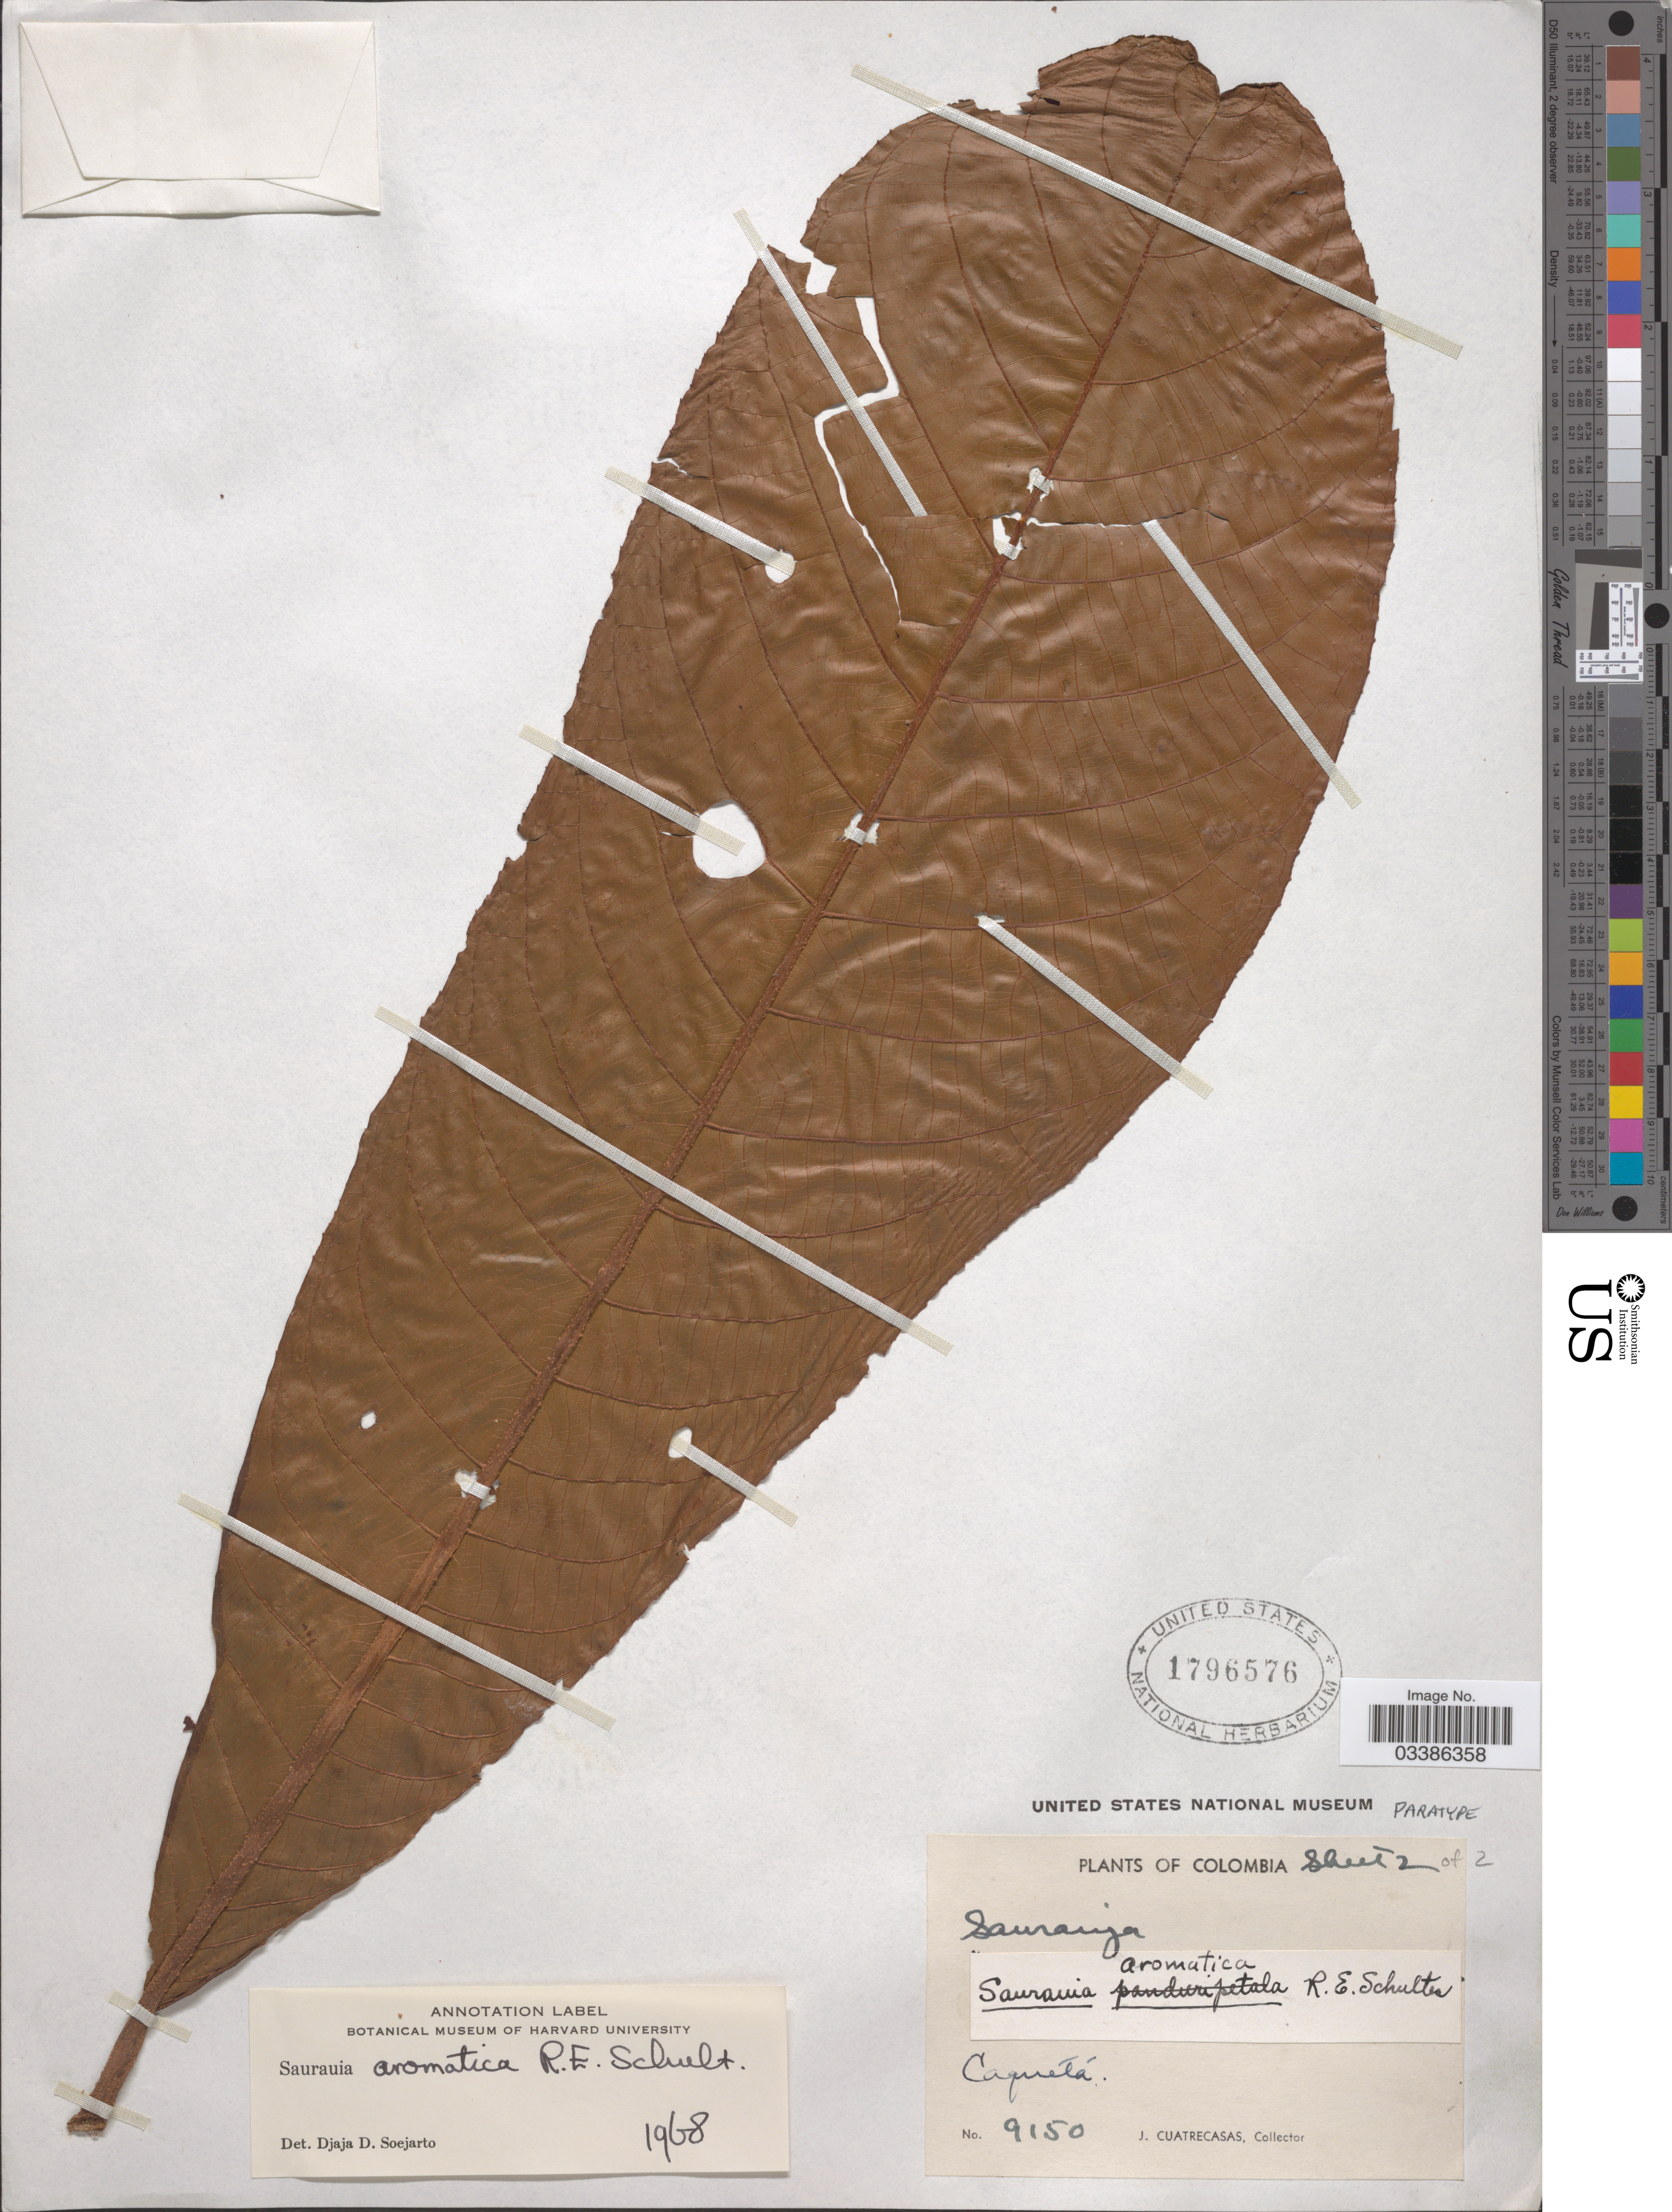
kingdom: Plantae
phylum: Tracheophyta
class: Magnoliopsida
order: Ericales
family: Actinidiaceae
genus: Saurauia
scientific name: Saurauia aromatica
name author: R.E. Schult.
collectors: J. Cuatrecasas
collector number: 9150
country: Colombia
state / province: Caquetá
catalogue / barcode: US 1796576